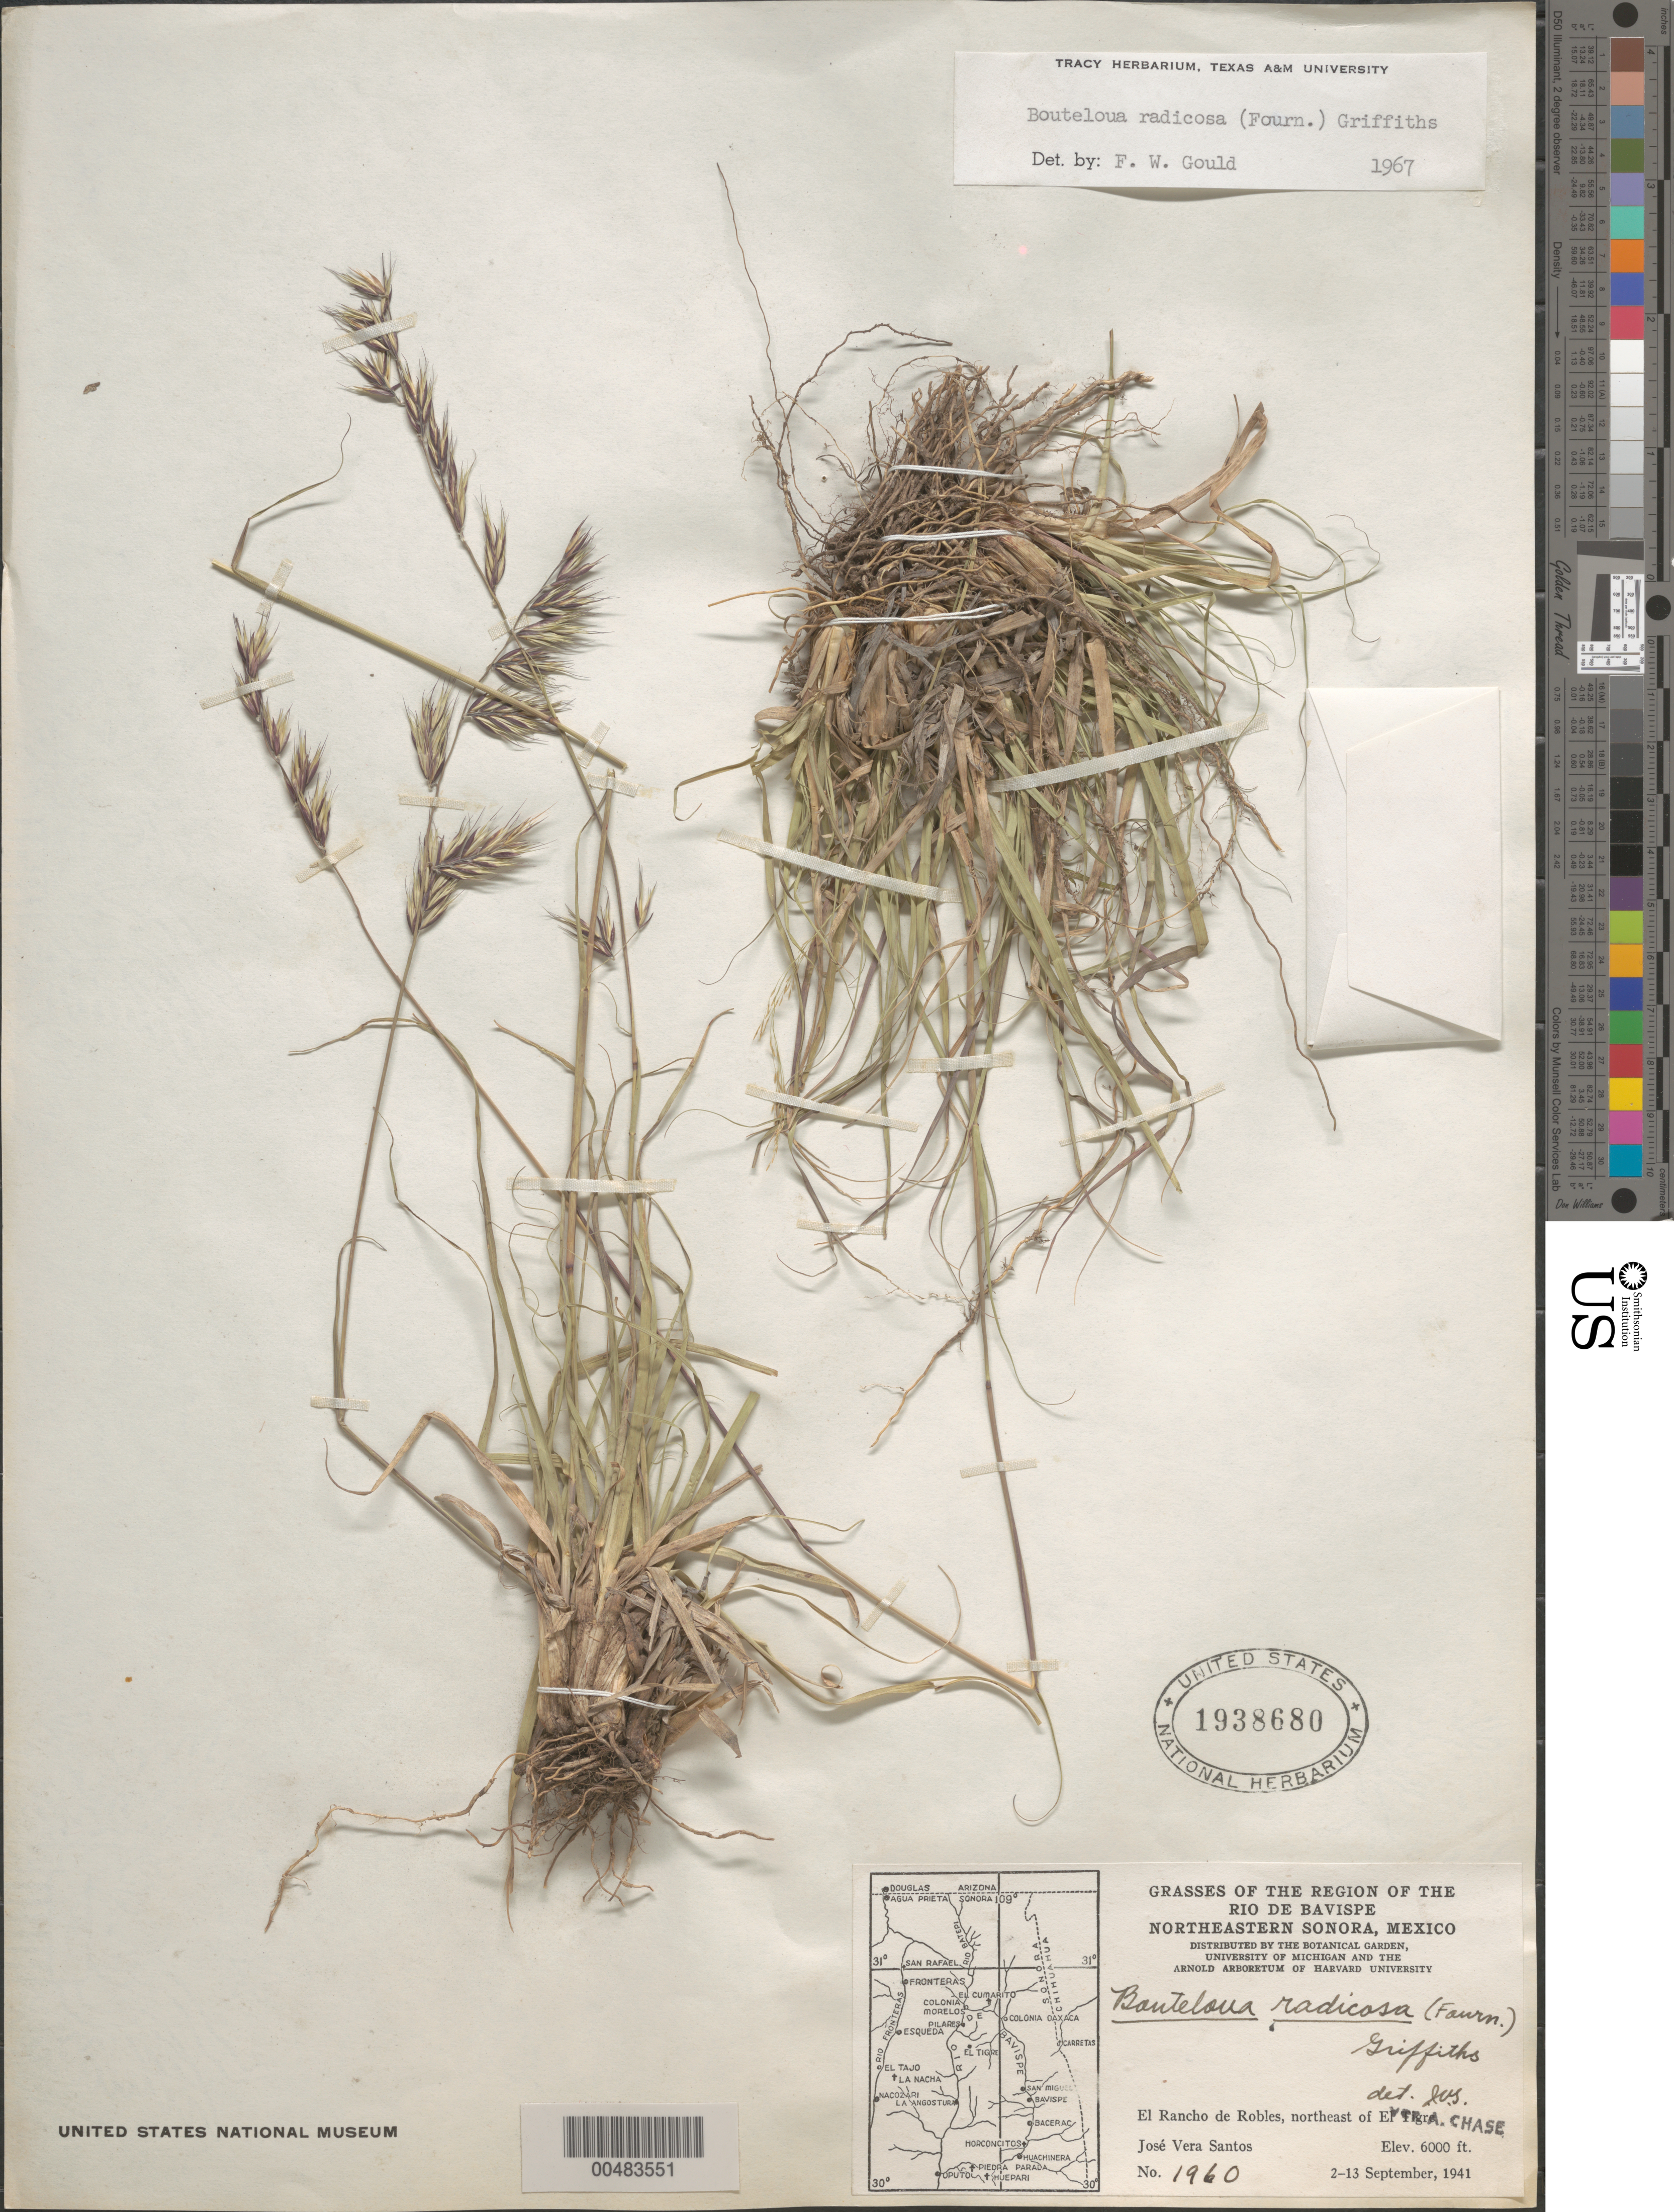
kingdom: Plantae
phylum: Tracheophyta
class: Liliopsida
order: Poales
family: Poaceae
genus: Bouteloua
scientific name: Bouteloua radicosa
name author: (E. Fourn.) Griffiths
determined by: Santos, J. V.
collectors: J. V. Santos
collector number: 1960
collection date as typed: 2 Sep 1941 to 13 Sep 1941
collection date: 1941-09-02/1941-09-13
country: Mexico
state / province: Sonora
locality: Region of the Rio de Bavispe, NE Sonora, El Rancho de Robles, NE of El Tigre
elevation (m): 1829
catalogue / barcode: US 1938680